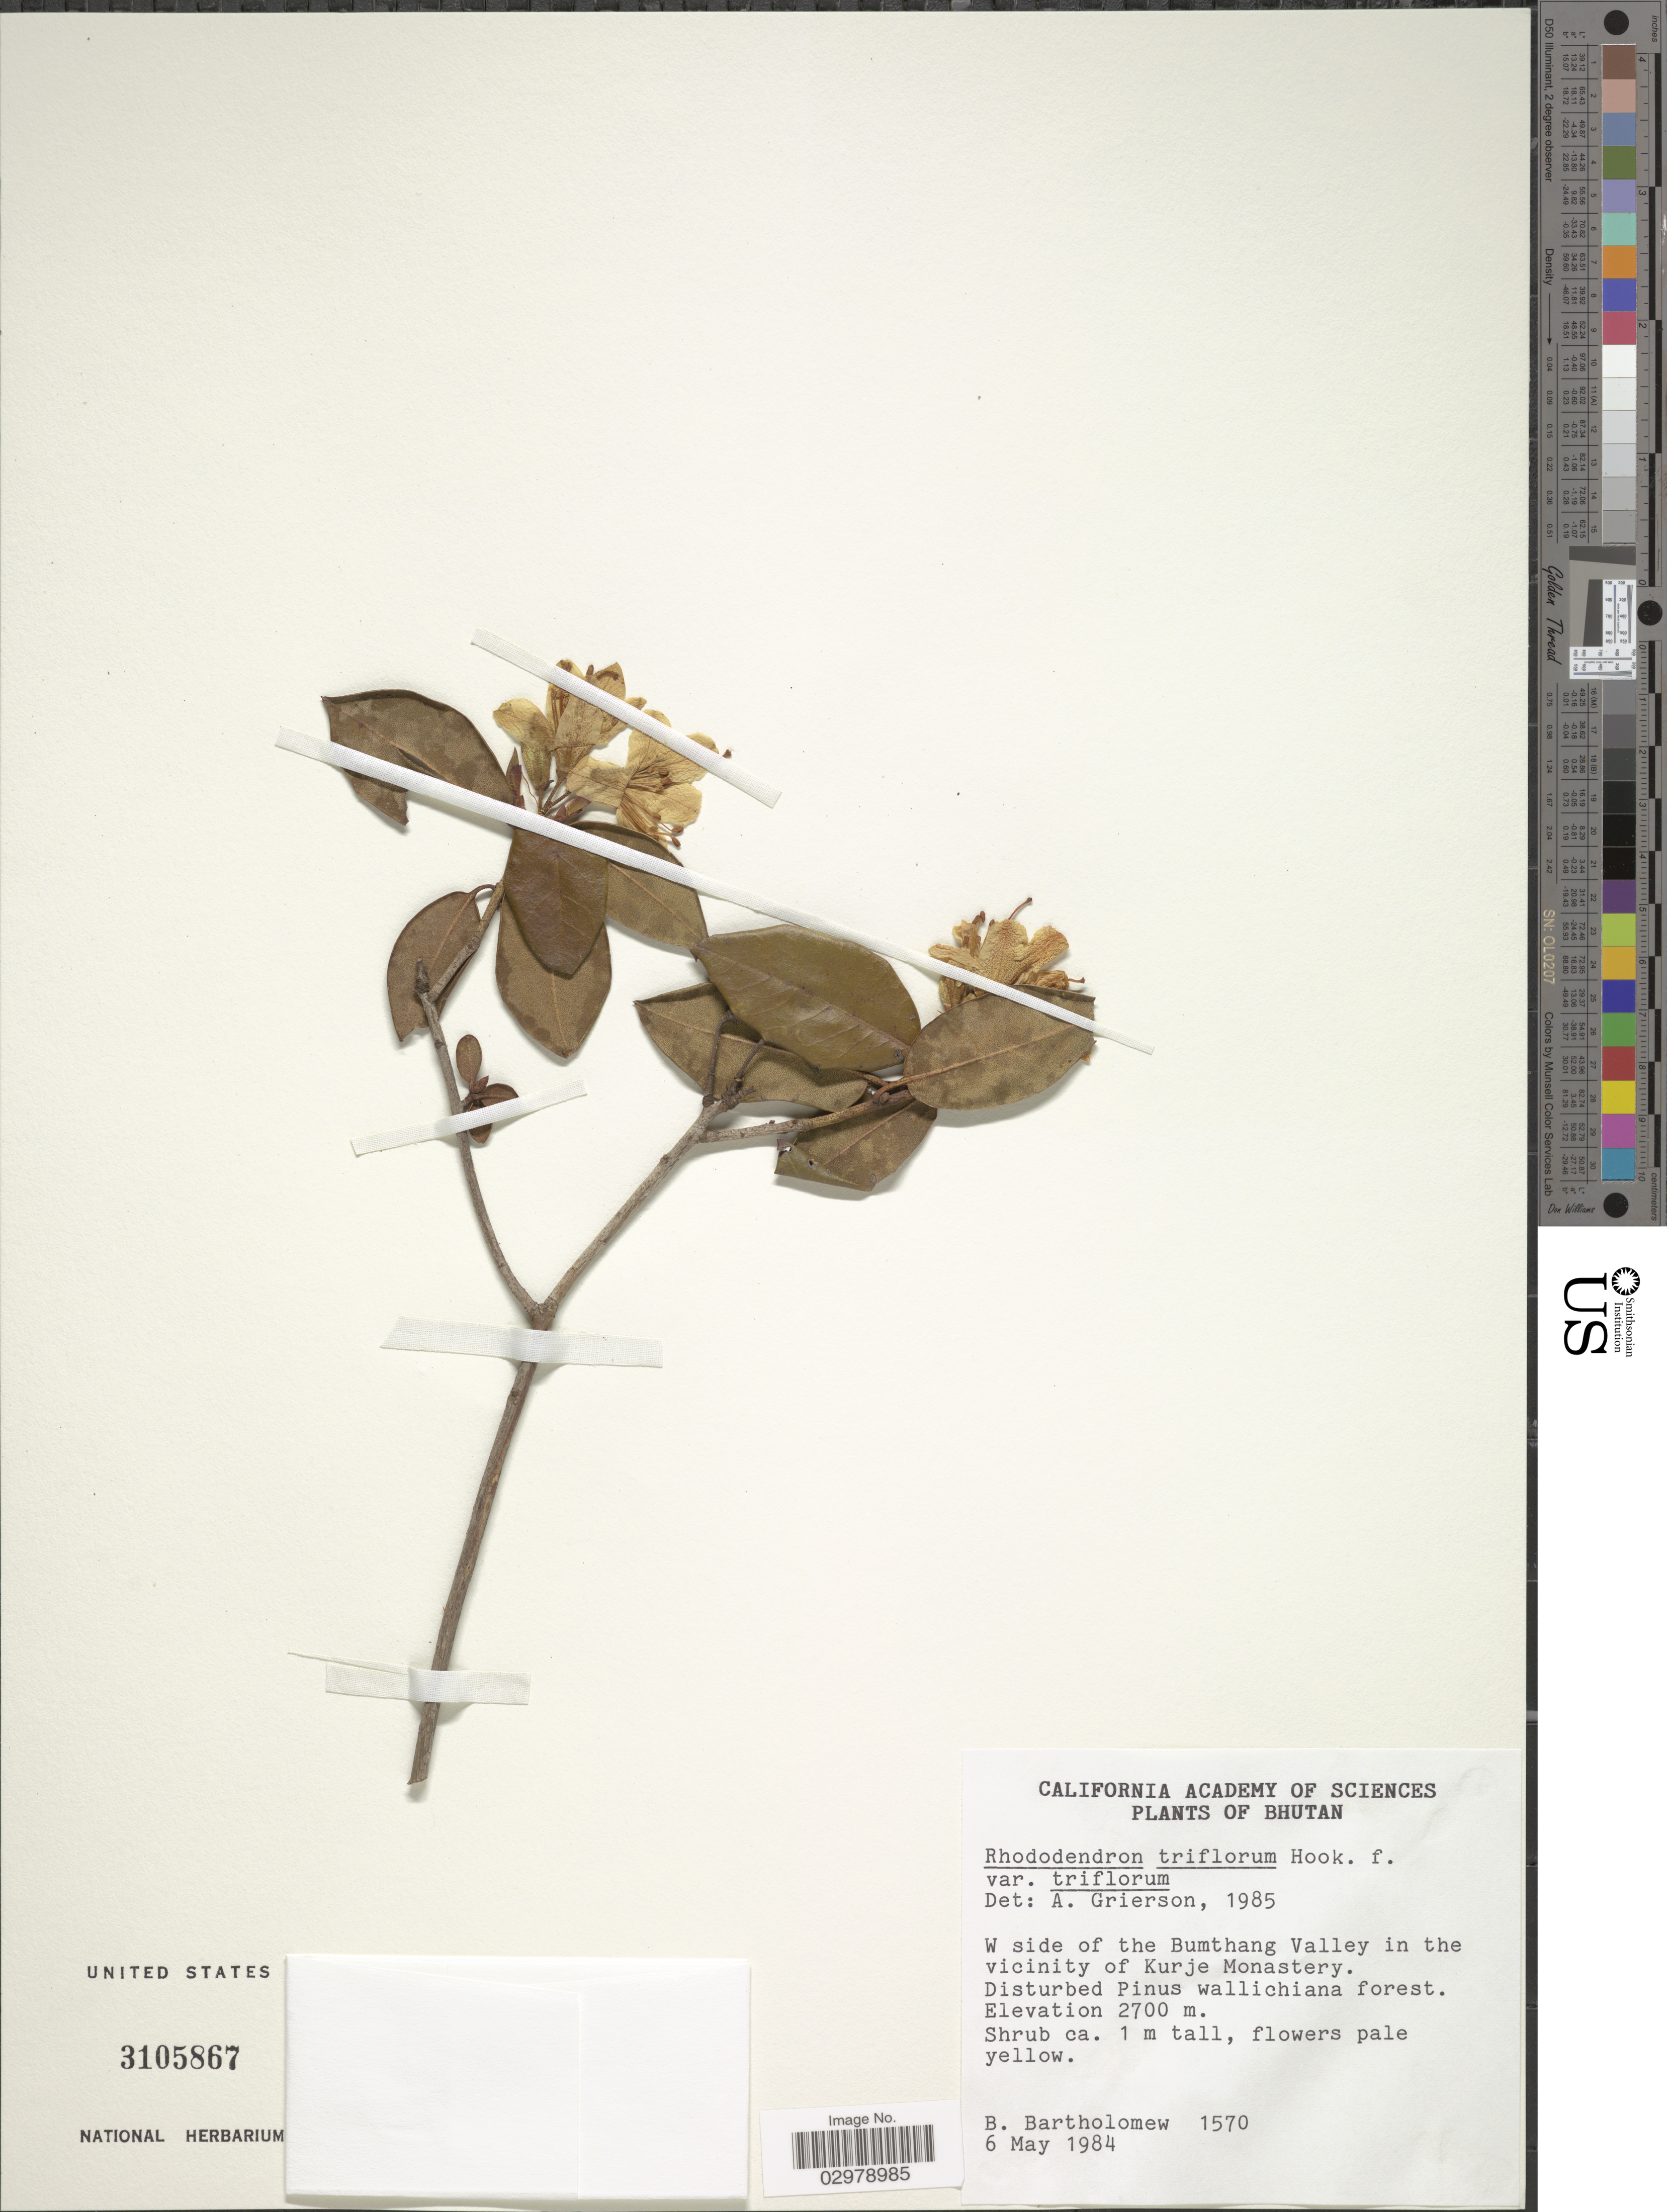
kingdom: Plantae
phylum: Tracheophyta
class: Magnoliopsida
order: Ericales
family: Ericaceae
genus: Rhododendron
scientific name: Rhododendron triflorum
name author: Hook. f.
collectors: B. Bartholomew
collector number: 1570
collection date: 1984-05-06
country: Bhutan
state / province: Bumthang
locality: W side of the Bumthang Valley in the vicinity of Kurje Monastery.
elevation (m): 2700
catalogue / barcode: US 3105867